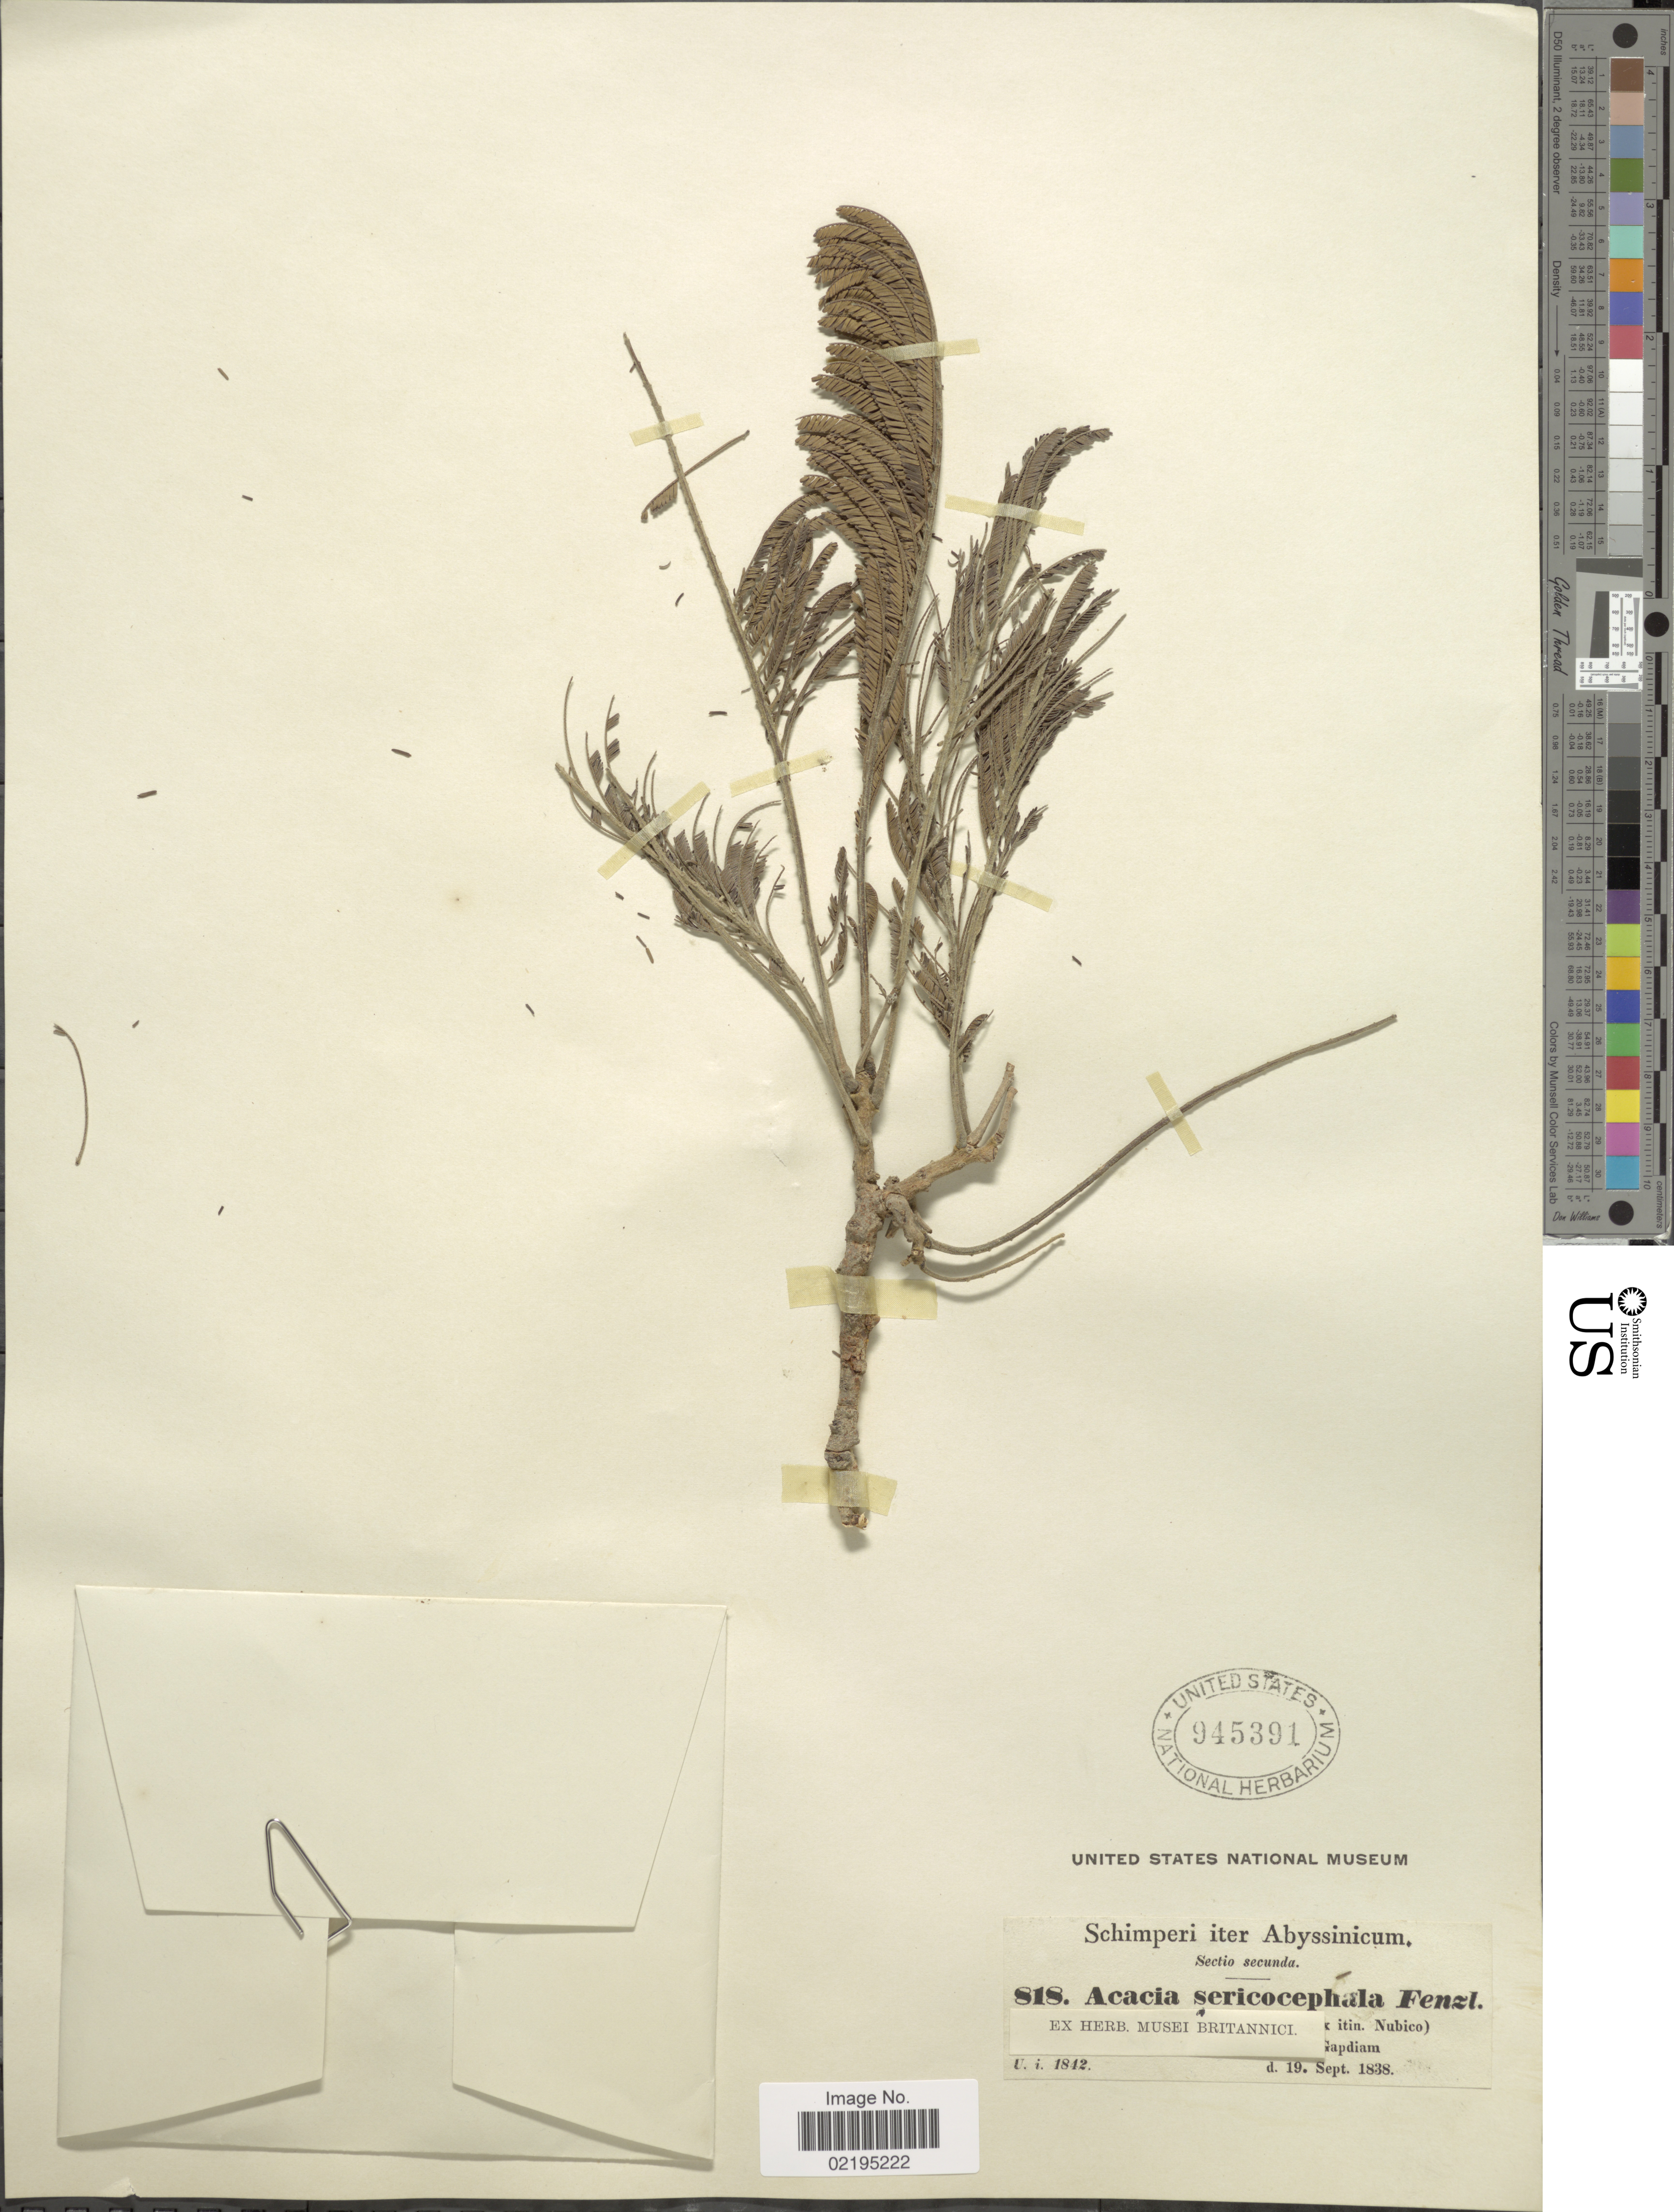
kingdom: Plantae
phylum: Tracheophyta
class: Magnoliopsida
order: Fabales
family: Fabaceae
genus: Albizia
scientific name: Albizia amara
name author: (Roxb.) Boivin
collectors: -. Schimper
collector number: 818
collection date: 1838-09-19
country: Eritrea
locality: Abyssinicum, itin. Nubico [illegible text] Gapdium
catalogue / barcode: US 945391